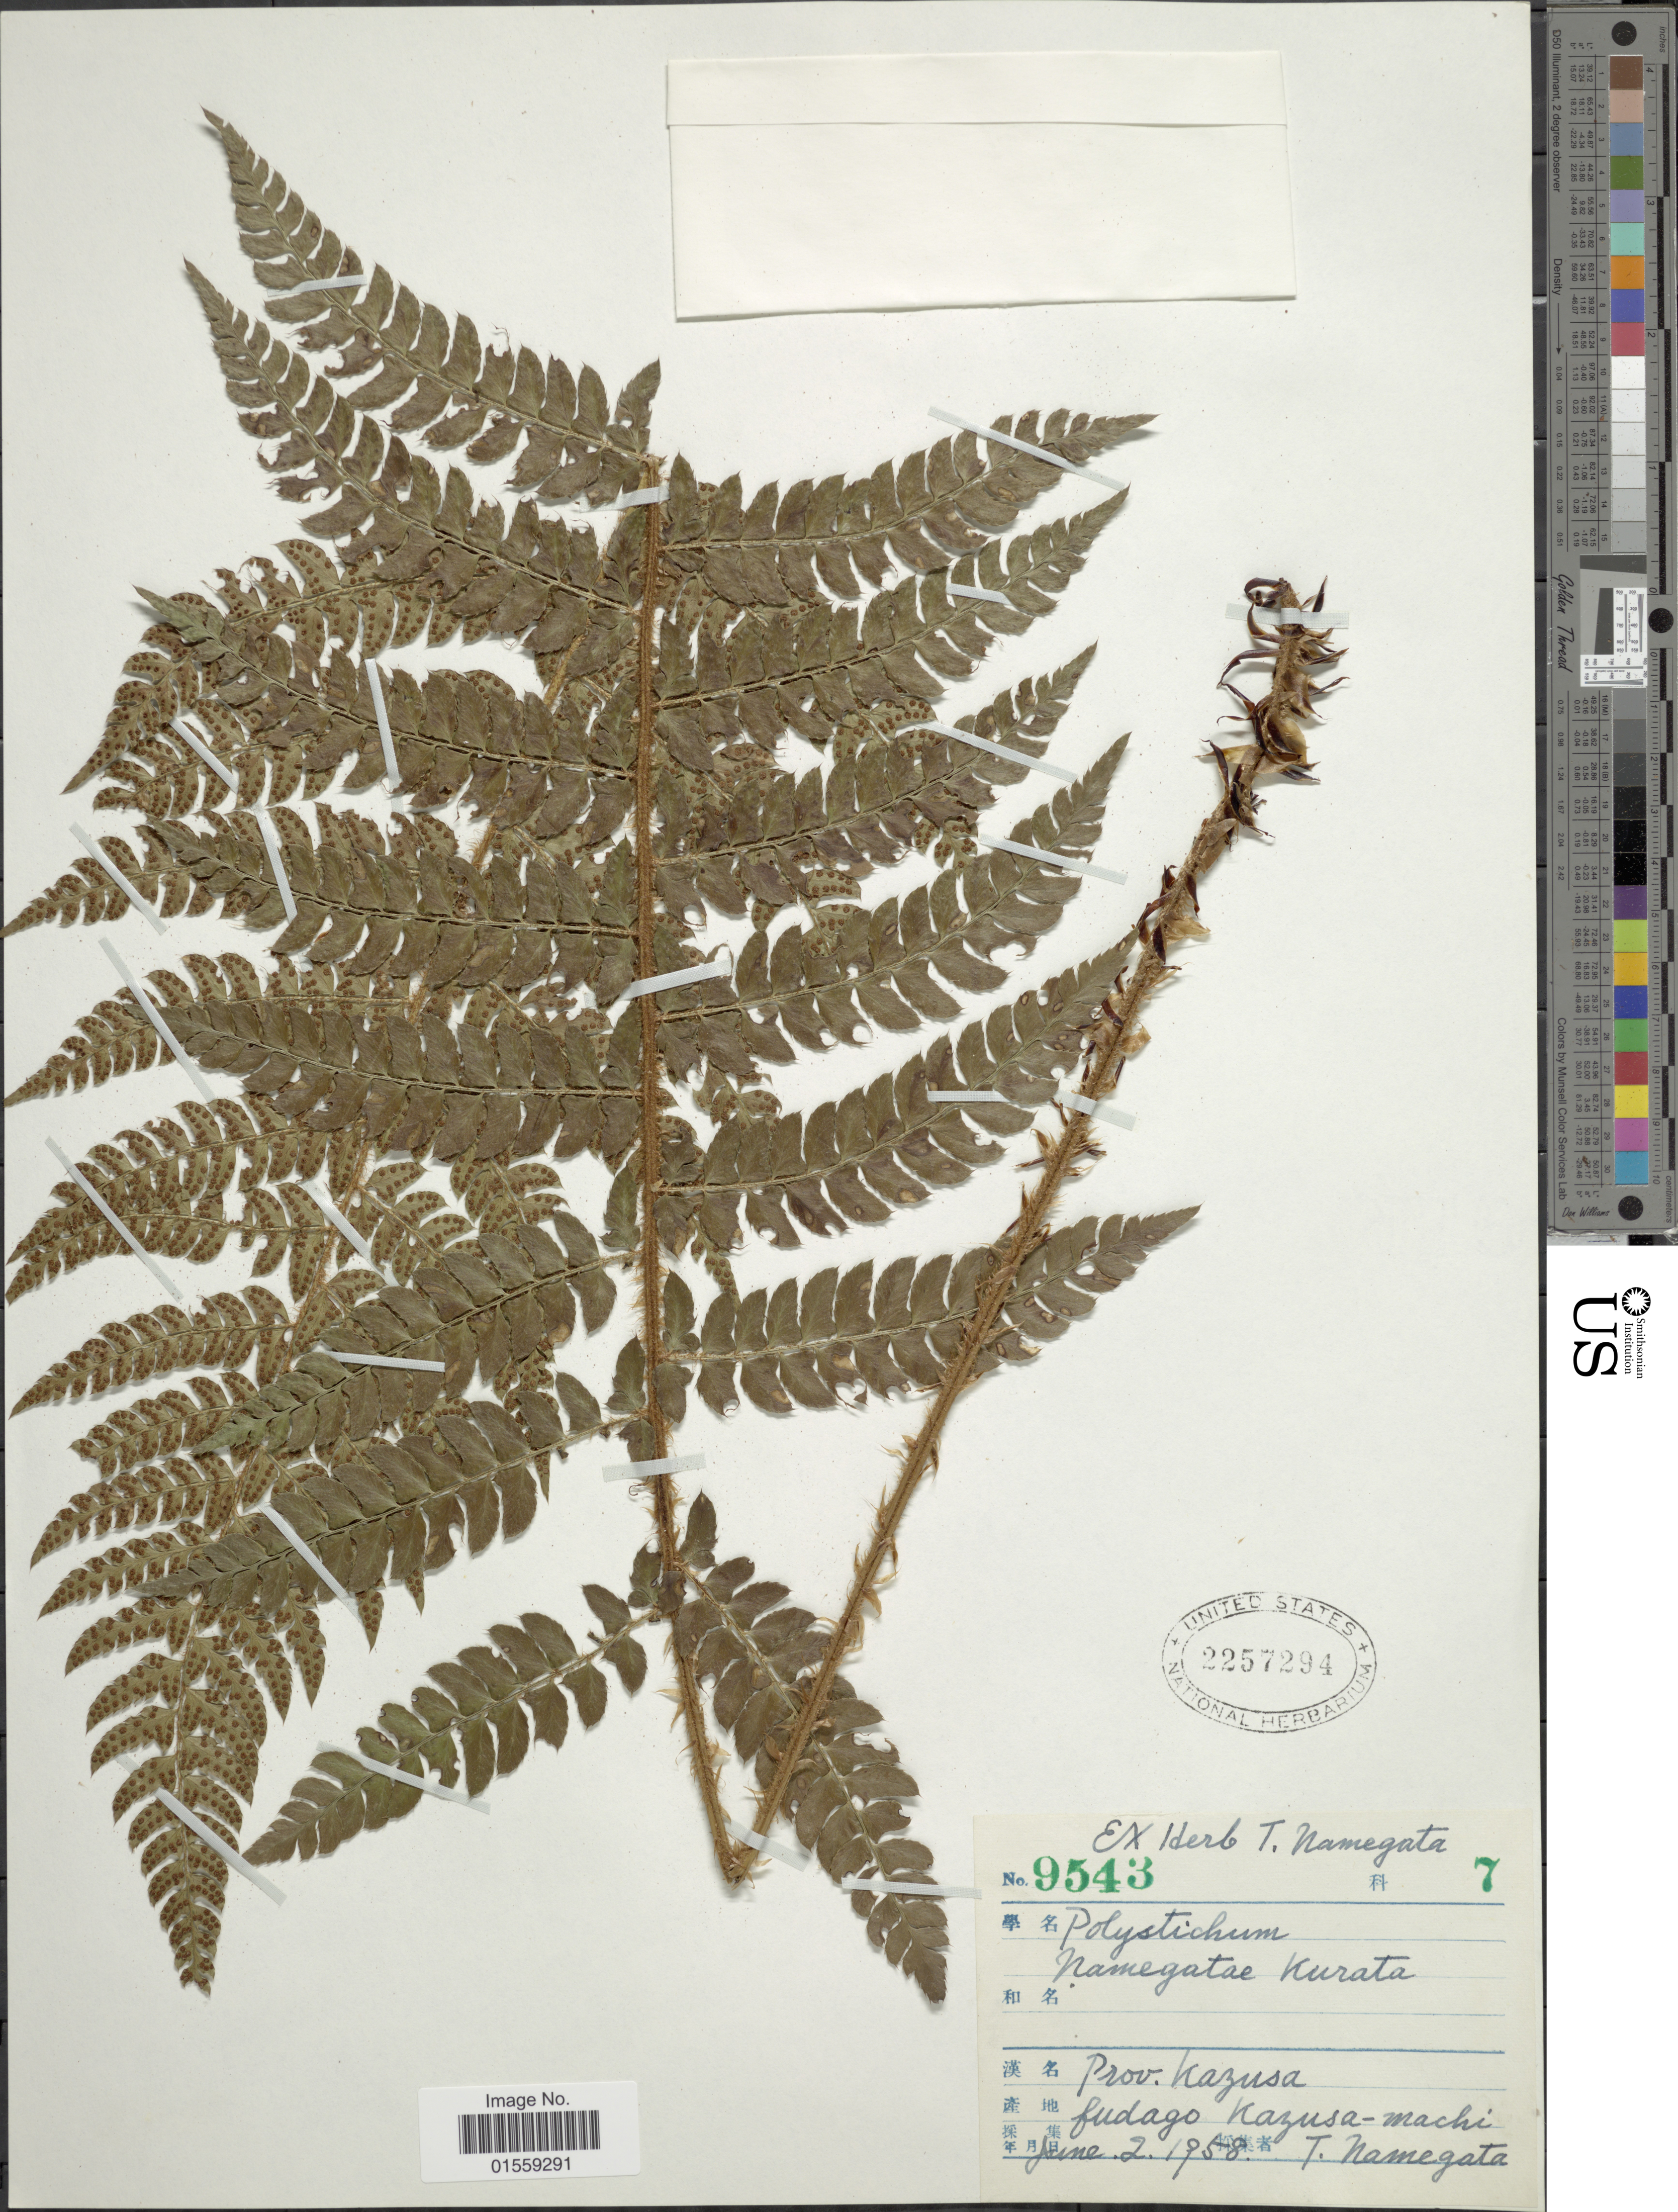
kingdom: Plantae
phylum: Tracheophyta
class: Polypodiopsida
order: Polypodiales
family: Dryopteridaceae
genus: Polystichum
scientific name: Polystichum x namegatae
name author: Sa. Kurata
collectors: T. Namegata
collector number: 9543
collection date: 1958-06-02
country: Japan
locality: Prov. Kazusa, fudago Kazusa-machi.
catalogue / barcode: US 2257294